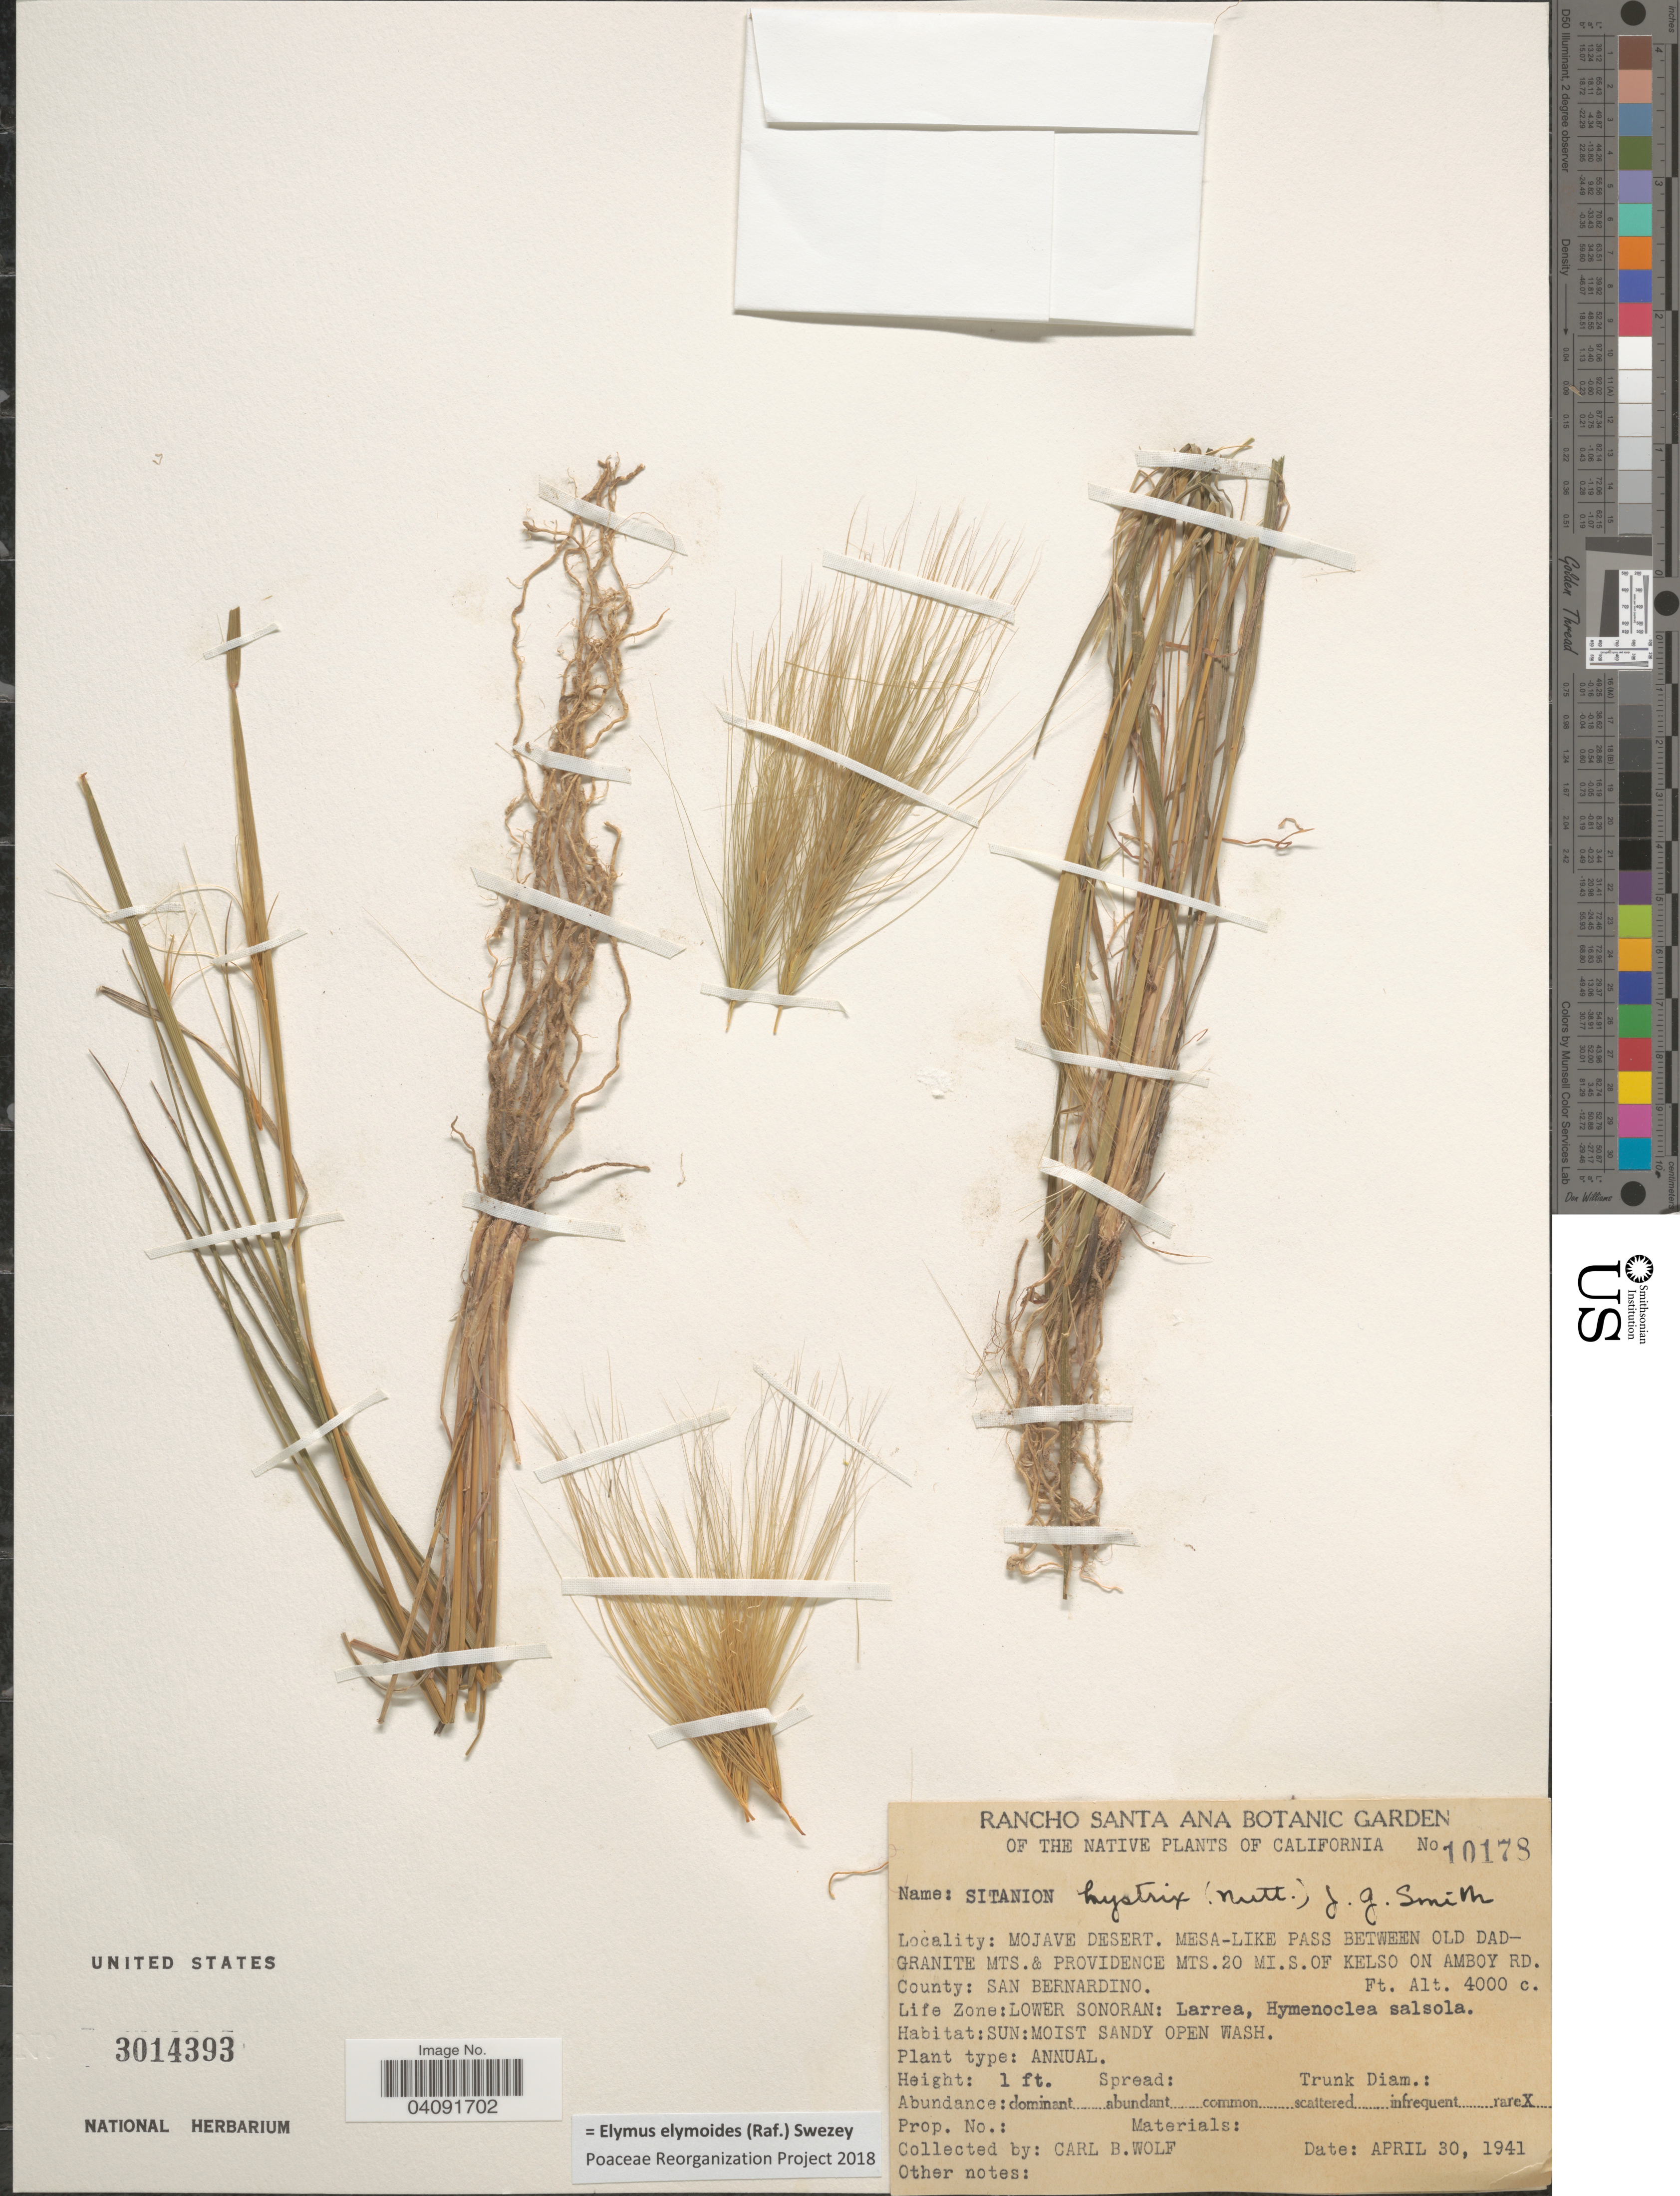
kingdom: Plantae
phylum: Tracheophyta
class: Liliopsida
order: Poales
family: Poaceae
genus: Elymus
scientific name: Elymus elymoides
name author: (Raf.) Swezey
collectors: C. B. Wolf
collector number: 10178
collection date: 1941-04-30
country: United States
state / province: California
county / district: San Bernardino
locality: Mojave Desert. Mesa-like pass between Old Dad-Granite Mts.& Providence Mts.20 Mi.S.of Kelso on Amboy Rd. County: San Bernardino. Life Zone:Lower Sonoran.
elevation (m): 1219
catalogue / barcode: US 3014393